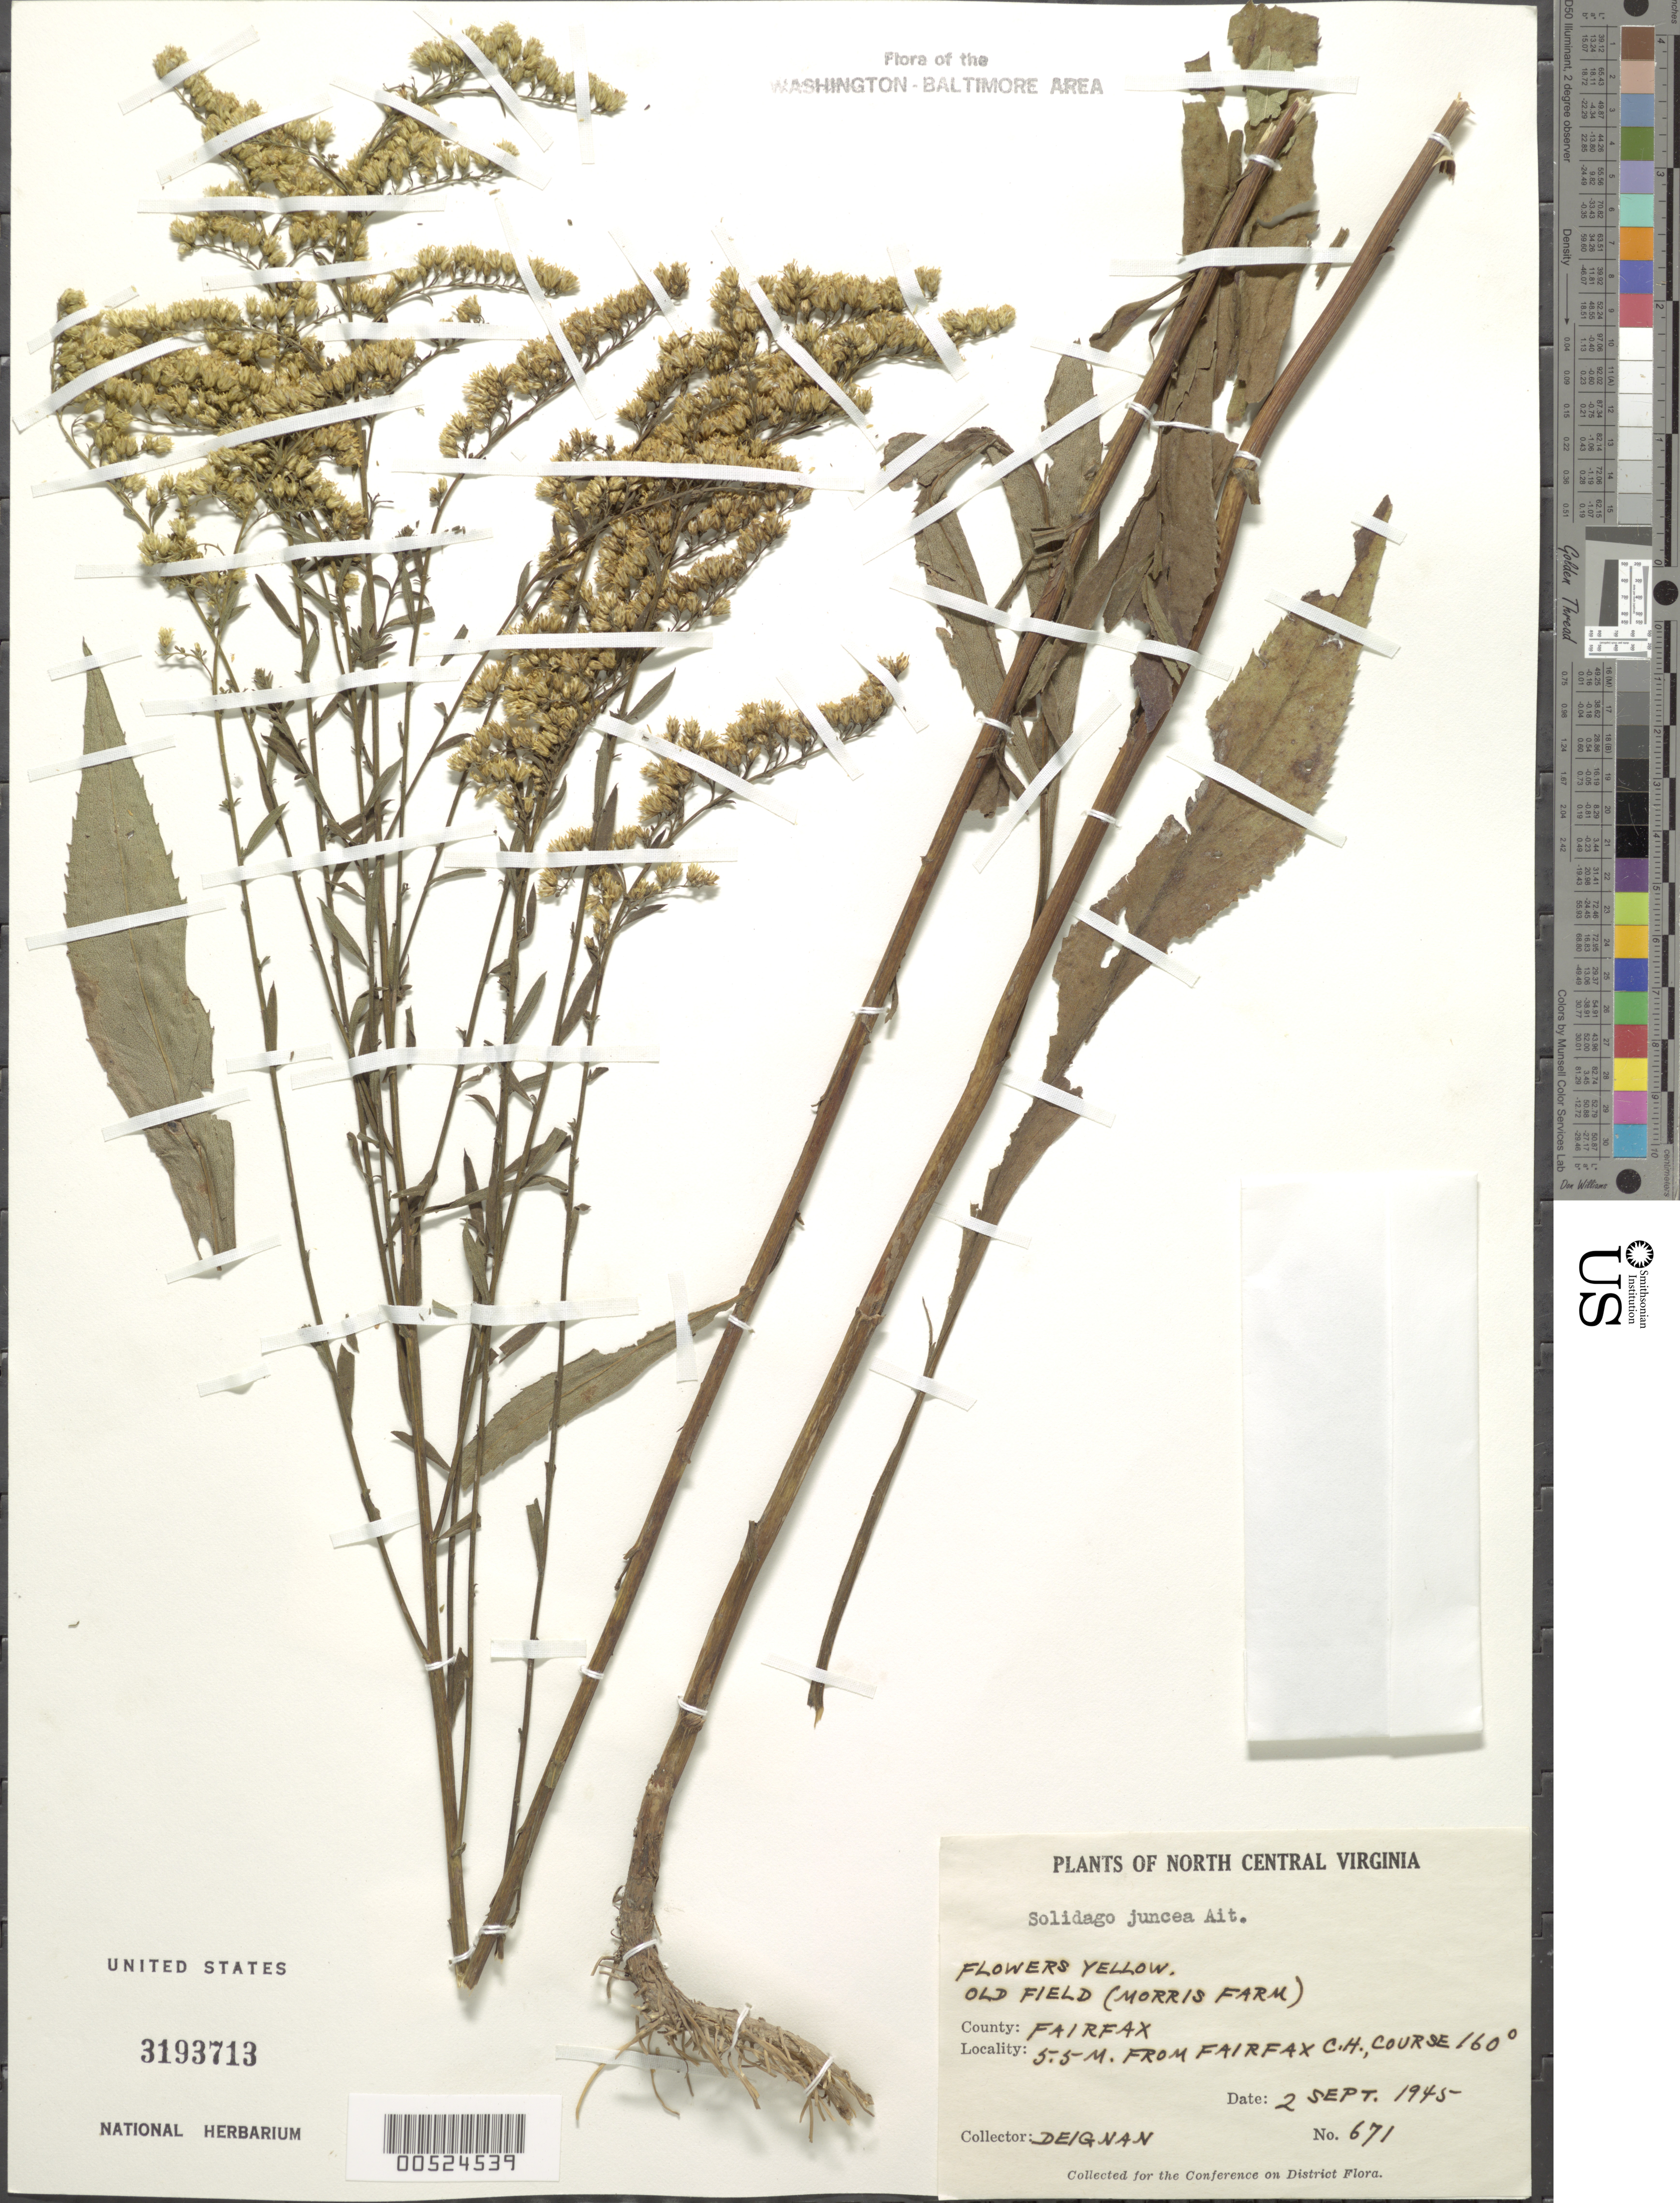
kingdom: Plantae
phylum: Tracheophyta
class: Magnoliopsida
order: Asterales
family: Asteraceae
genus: Solidago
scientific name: Solidago juncea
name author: Aiton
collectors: H. Deignan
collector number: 671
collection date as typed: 02 Sep 1945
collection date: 1945-09-02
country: United States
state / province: Virginia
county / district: Fairfax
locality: Fairfax Courthouse, 5.5. mi. from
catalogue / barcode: US 3193713